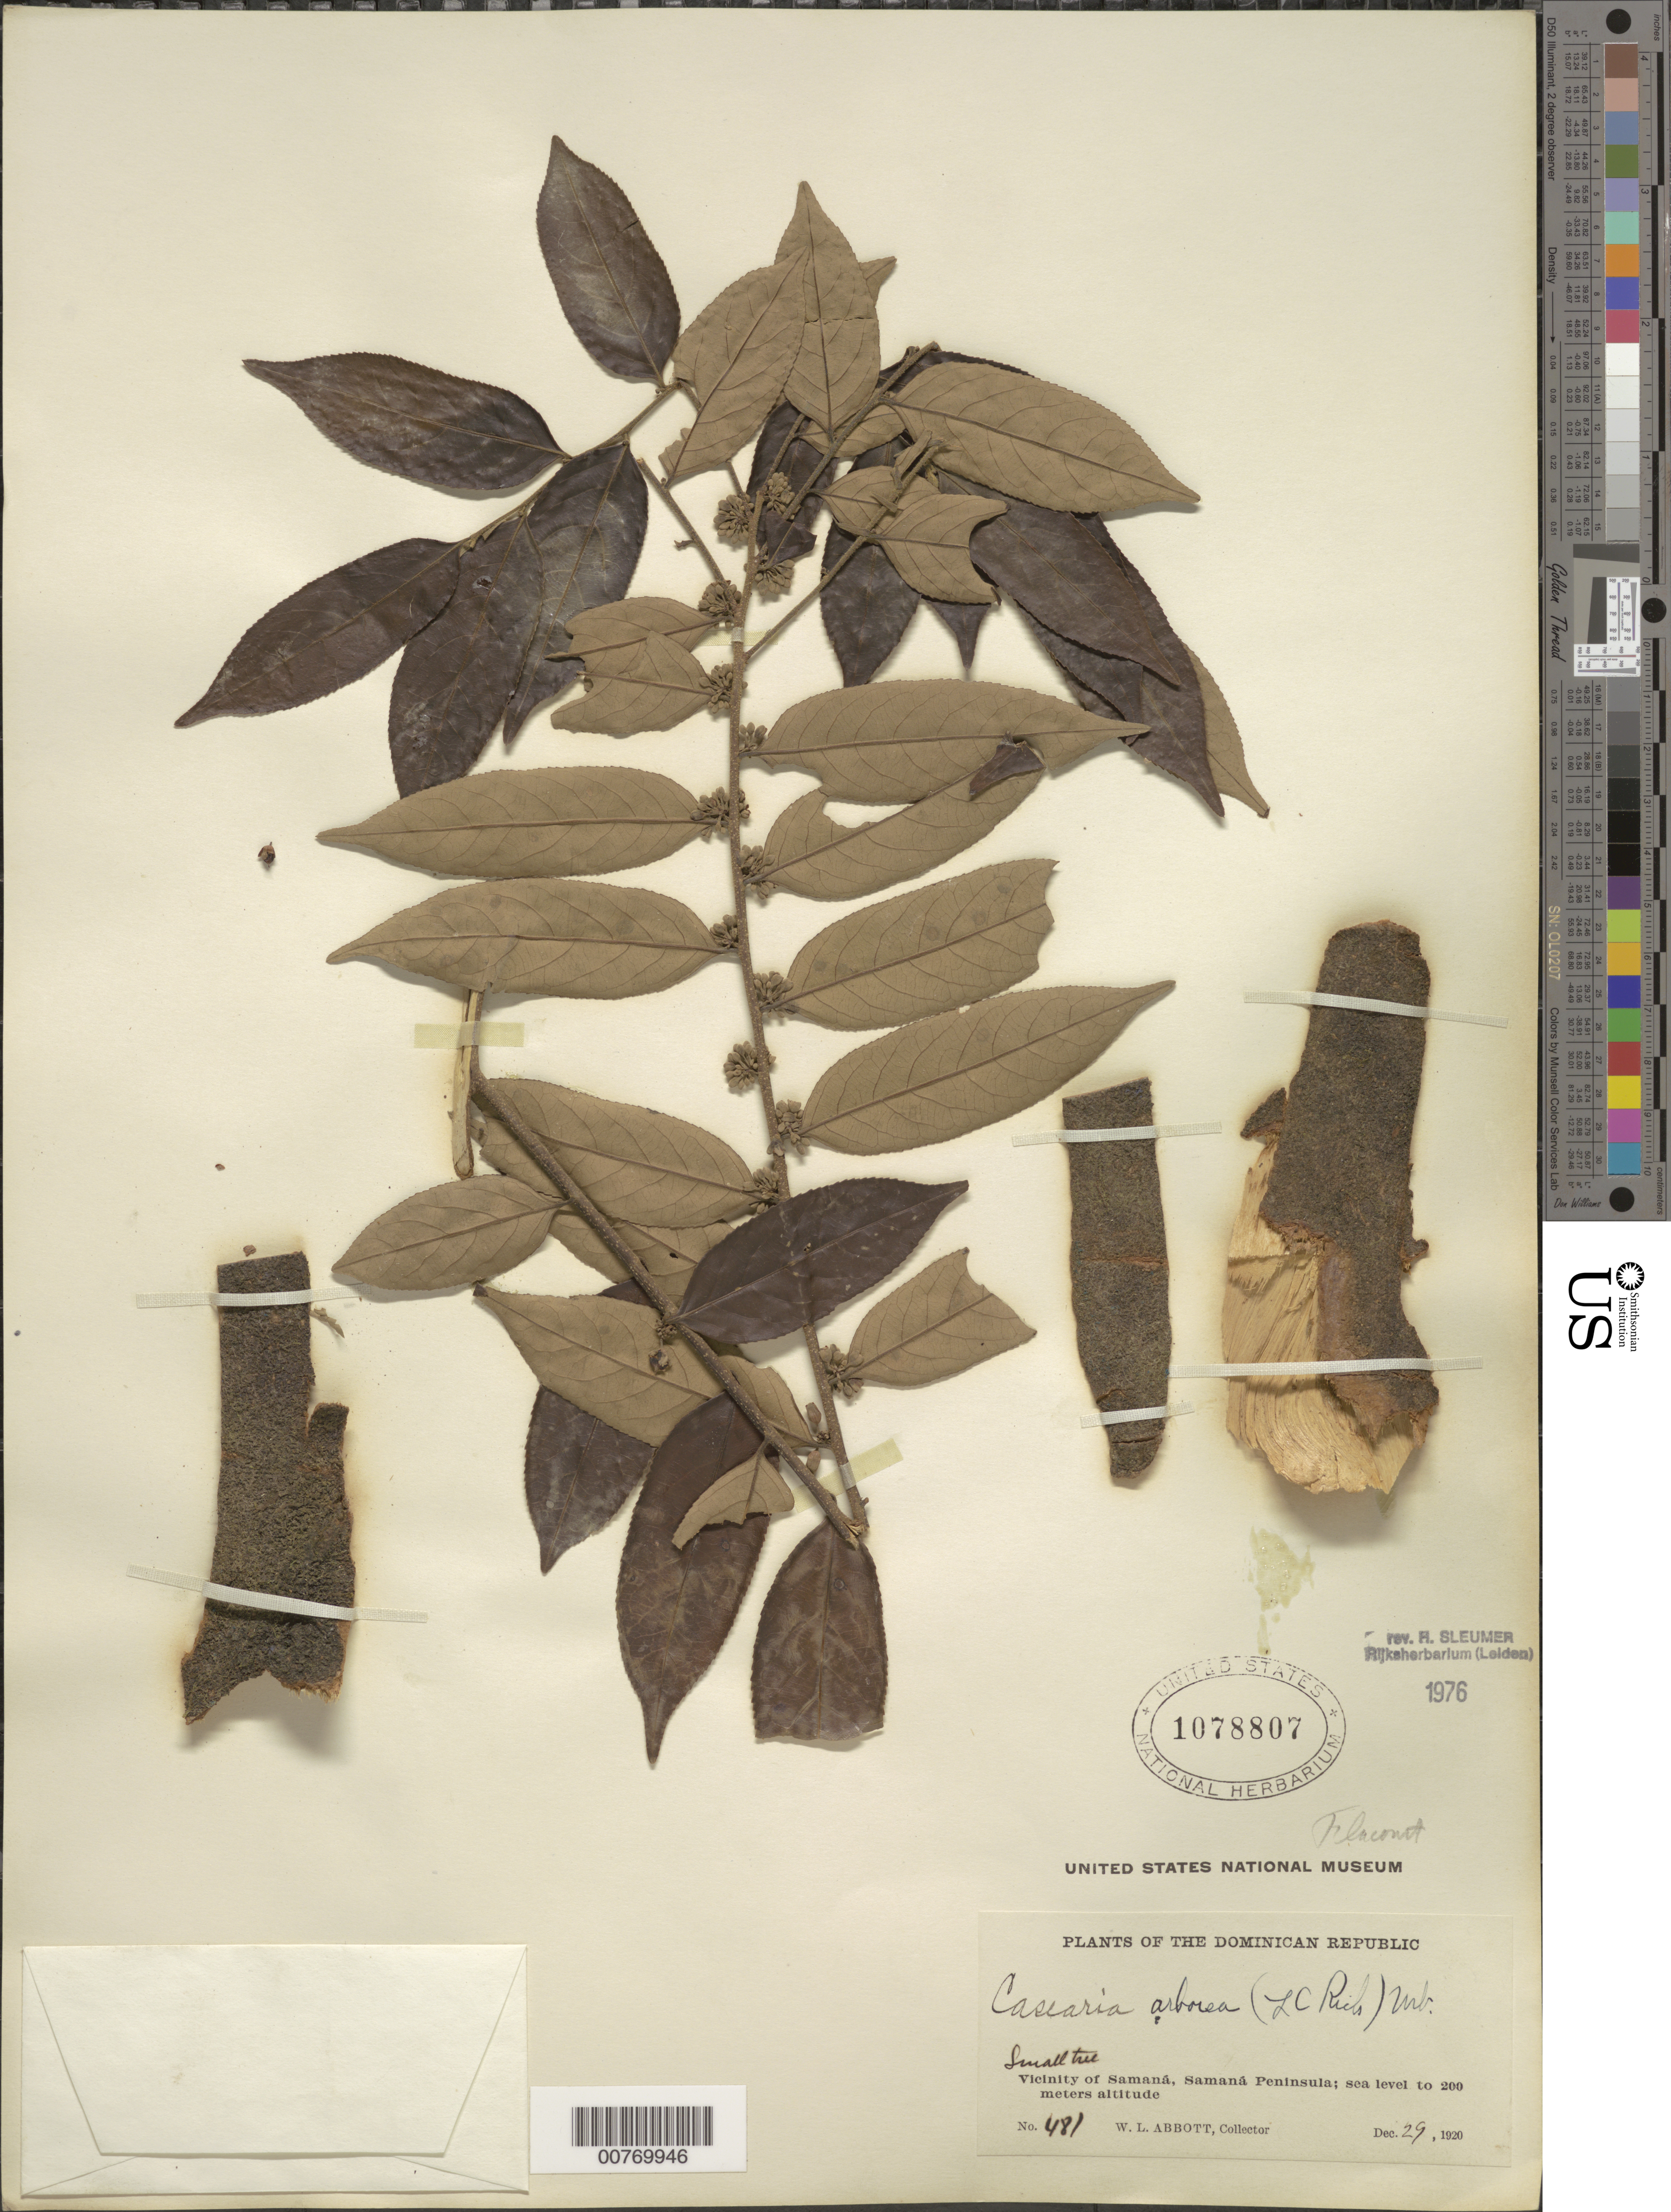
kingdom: Plantae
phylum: Tracheophyta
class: Magnoliopsida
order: Malpighiales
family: Salicaceae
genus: Casearia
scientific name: Casearia arborea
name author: (Rich.) Urb.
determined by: Sleumer, H. O.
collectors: W. L. Abbott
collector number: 481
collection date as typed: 29 Dec 1920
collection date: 1920-12-29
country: Dominican Republic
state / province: Samana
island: Hispaniola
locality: Vicinity of Samaná, Samaná peninsula.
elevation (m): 0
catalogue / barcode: US 1078807